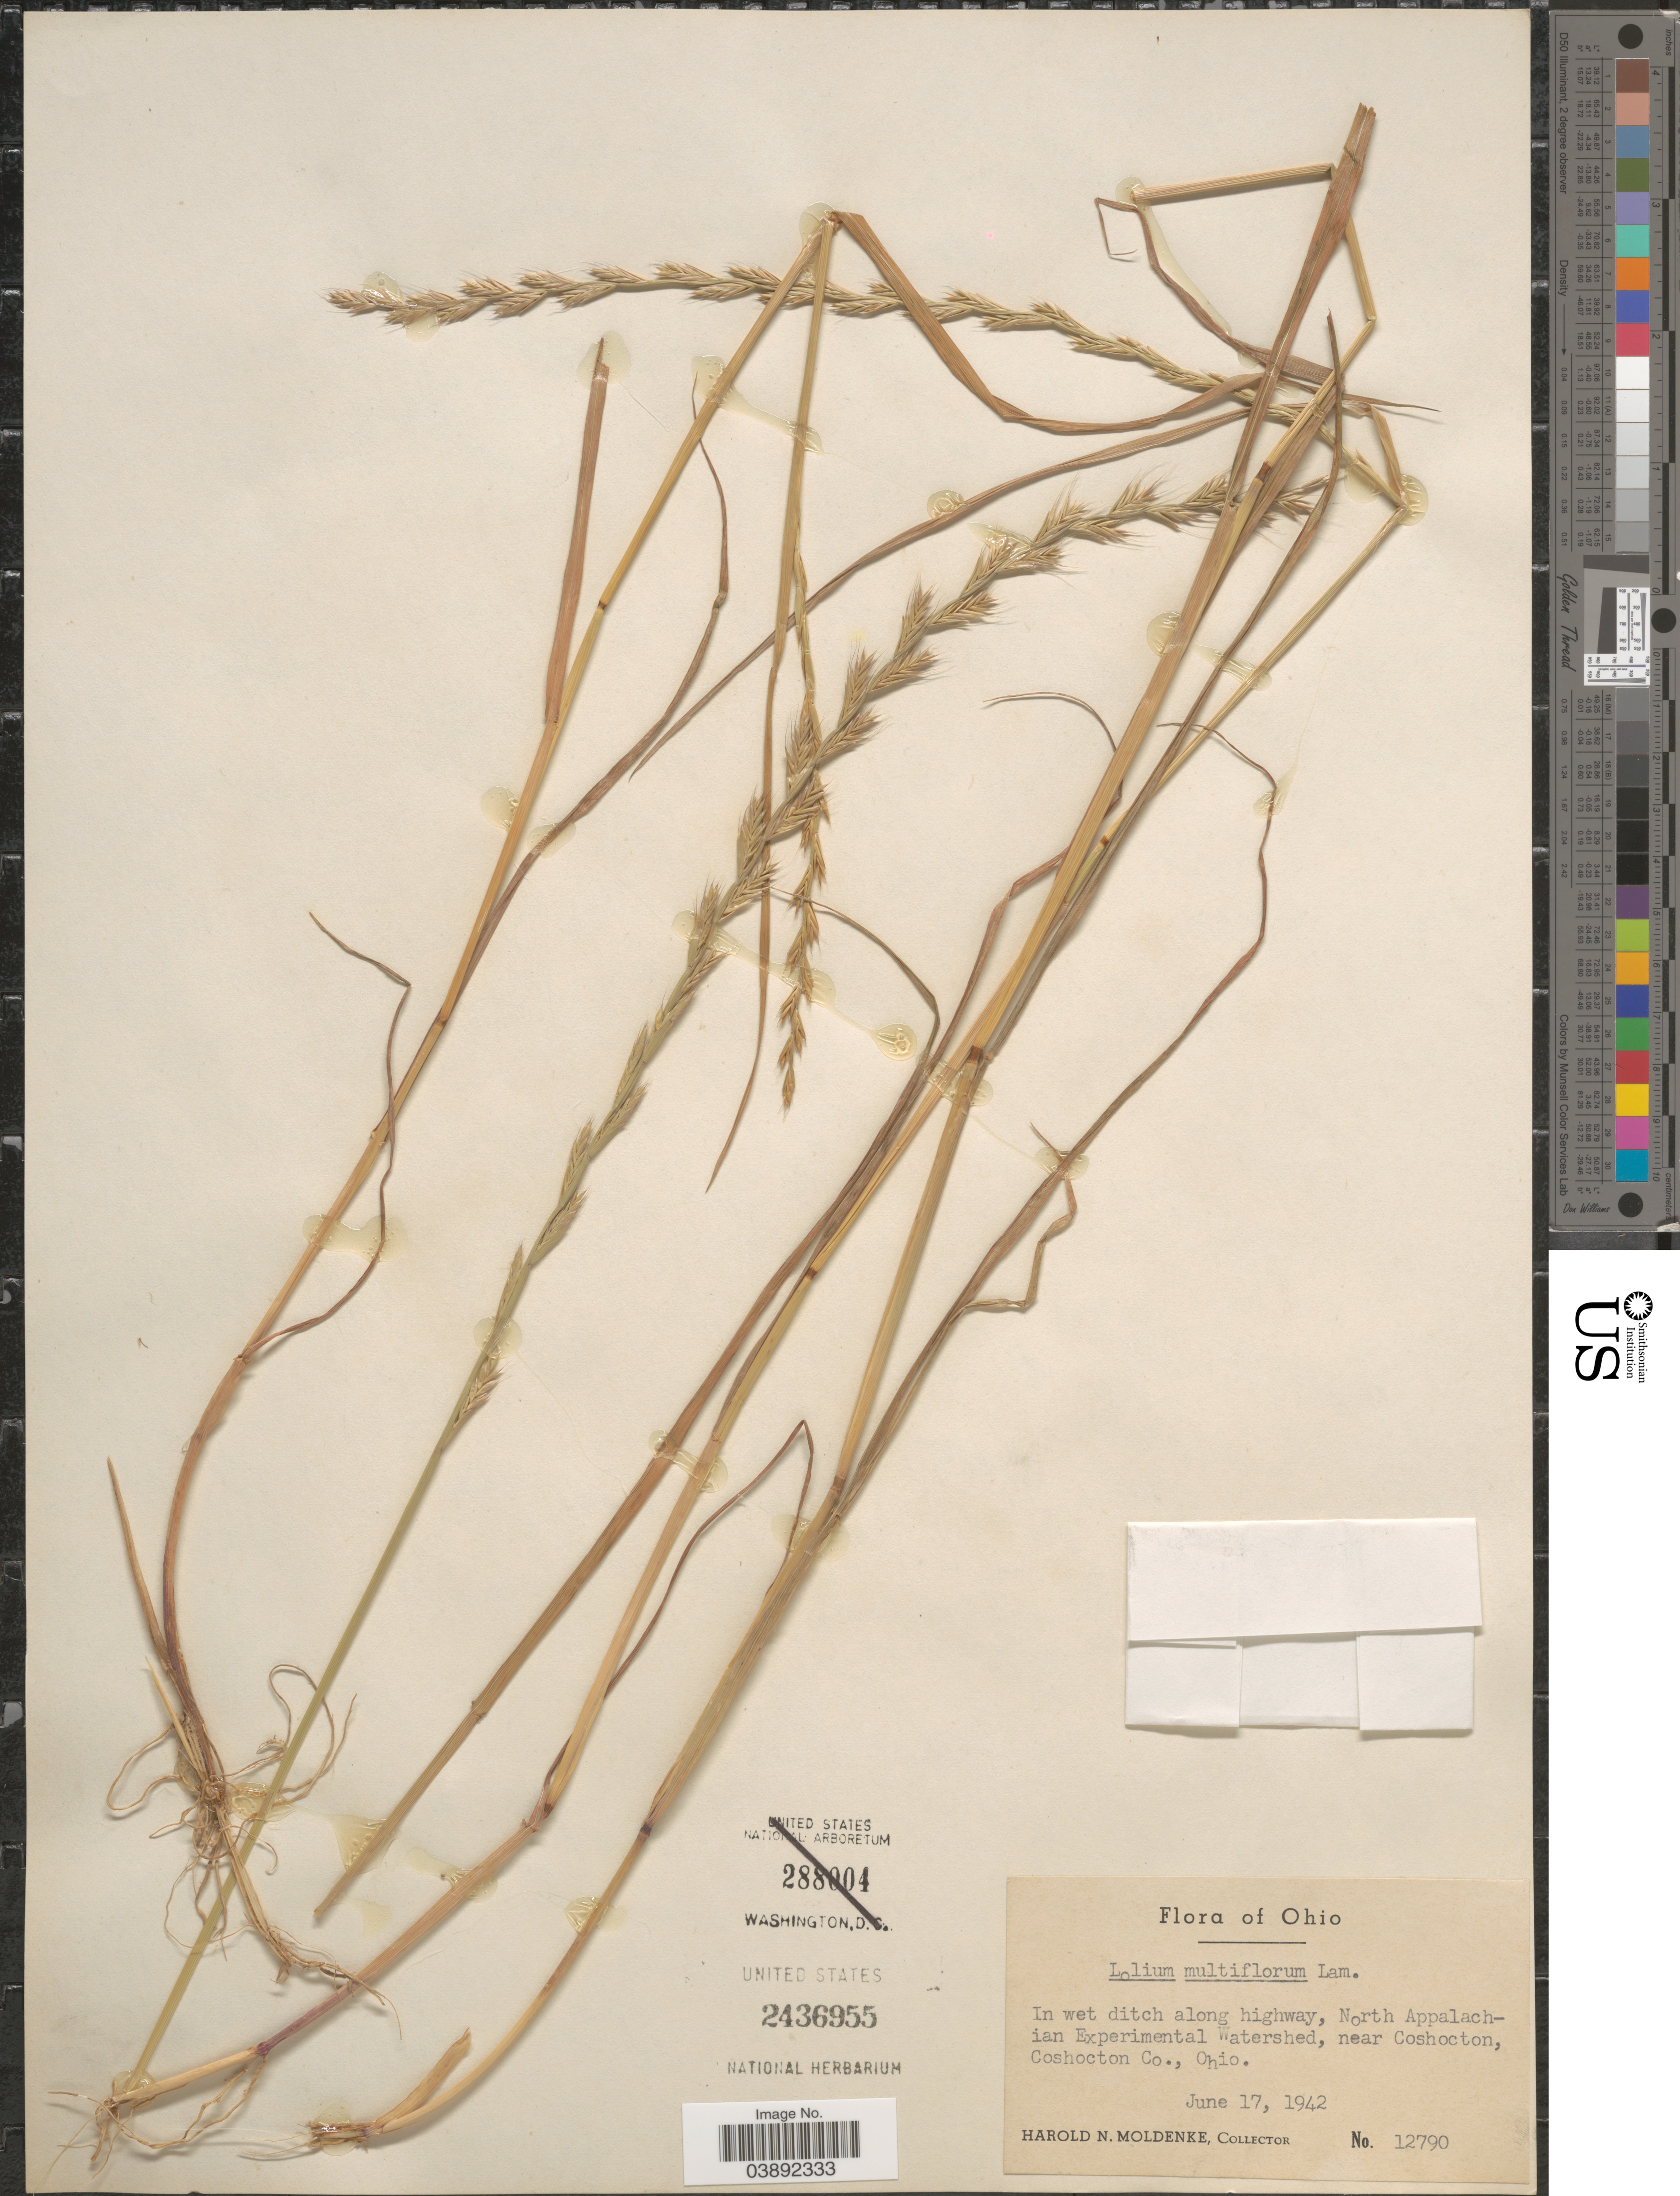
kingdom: Plantae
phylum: Tracheophyta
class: Liliopsida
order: Poales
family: Poaceae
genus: Lolium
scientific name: Lolium multiflorum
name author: Lam.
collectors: H. N. Moldenke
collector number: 12790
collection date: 1942-06-17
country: United States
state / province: Ohio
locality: In wet ditch along highway, North Appalachian Experimental Watershed, near Coshocton, Coshocton Co.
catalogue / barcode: US 2436955